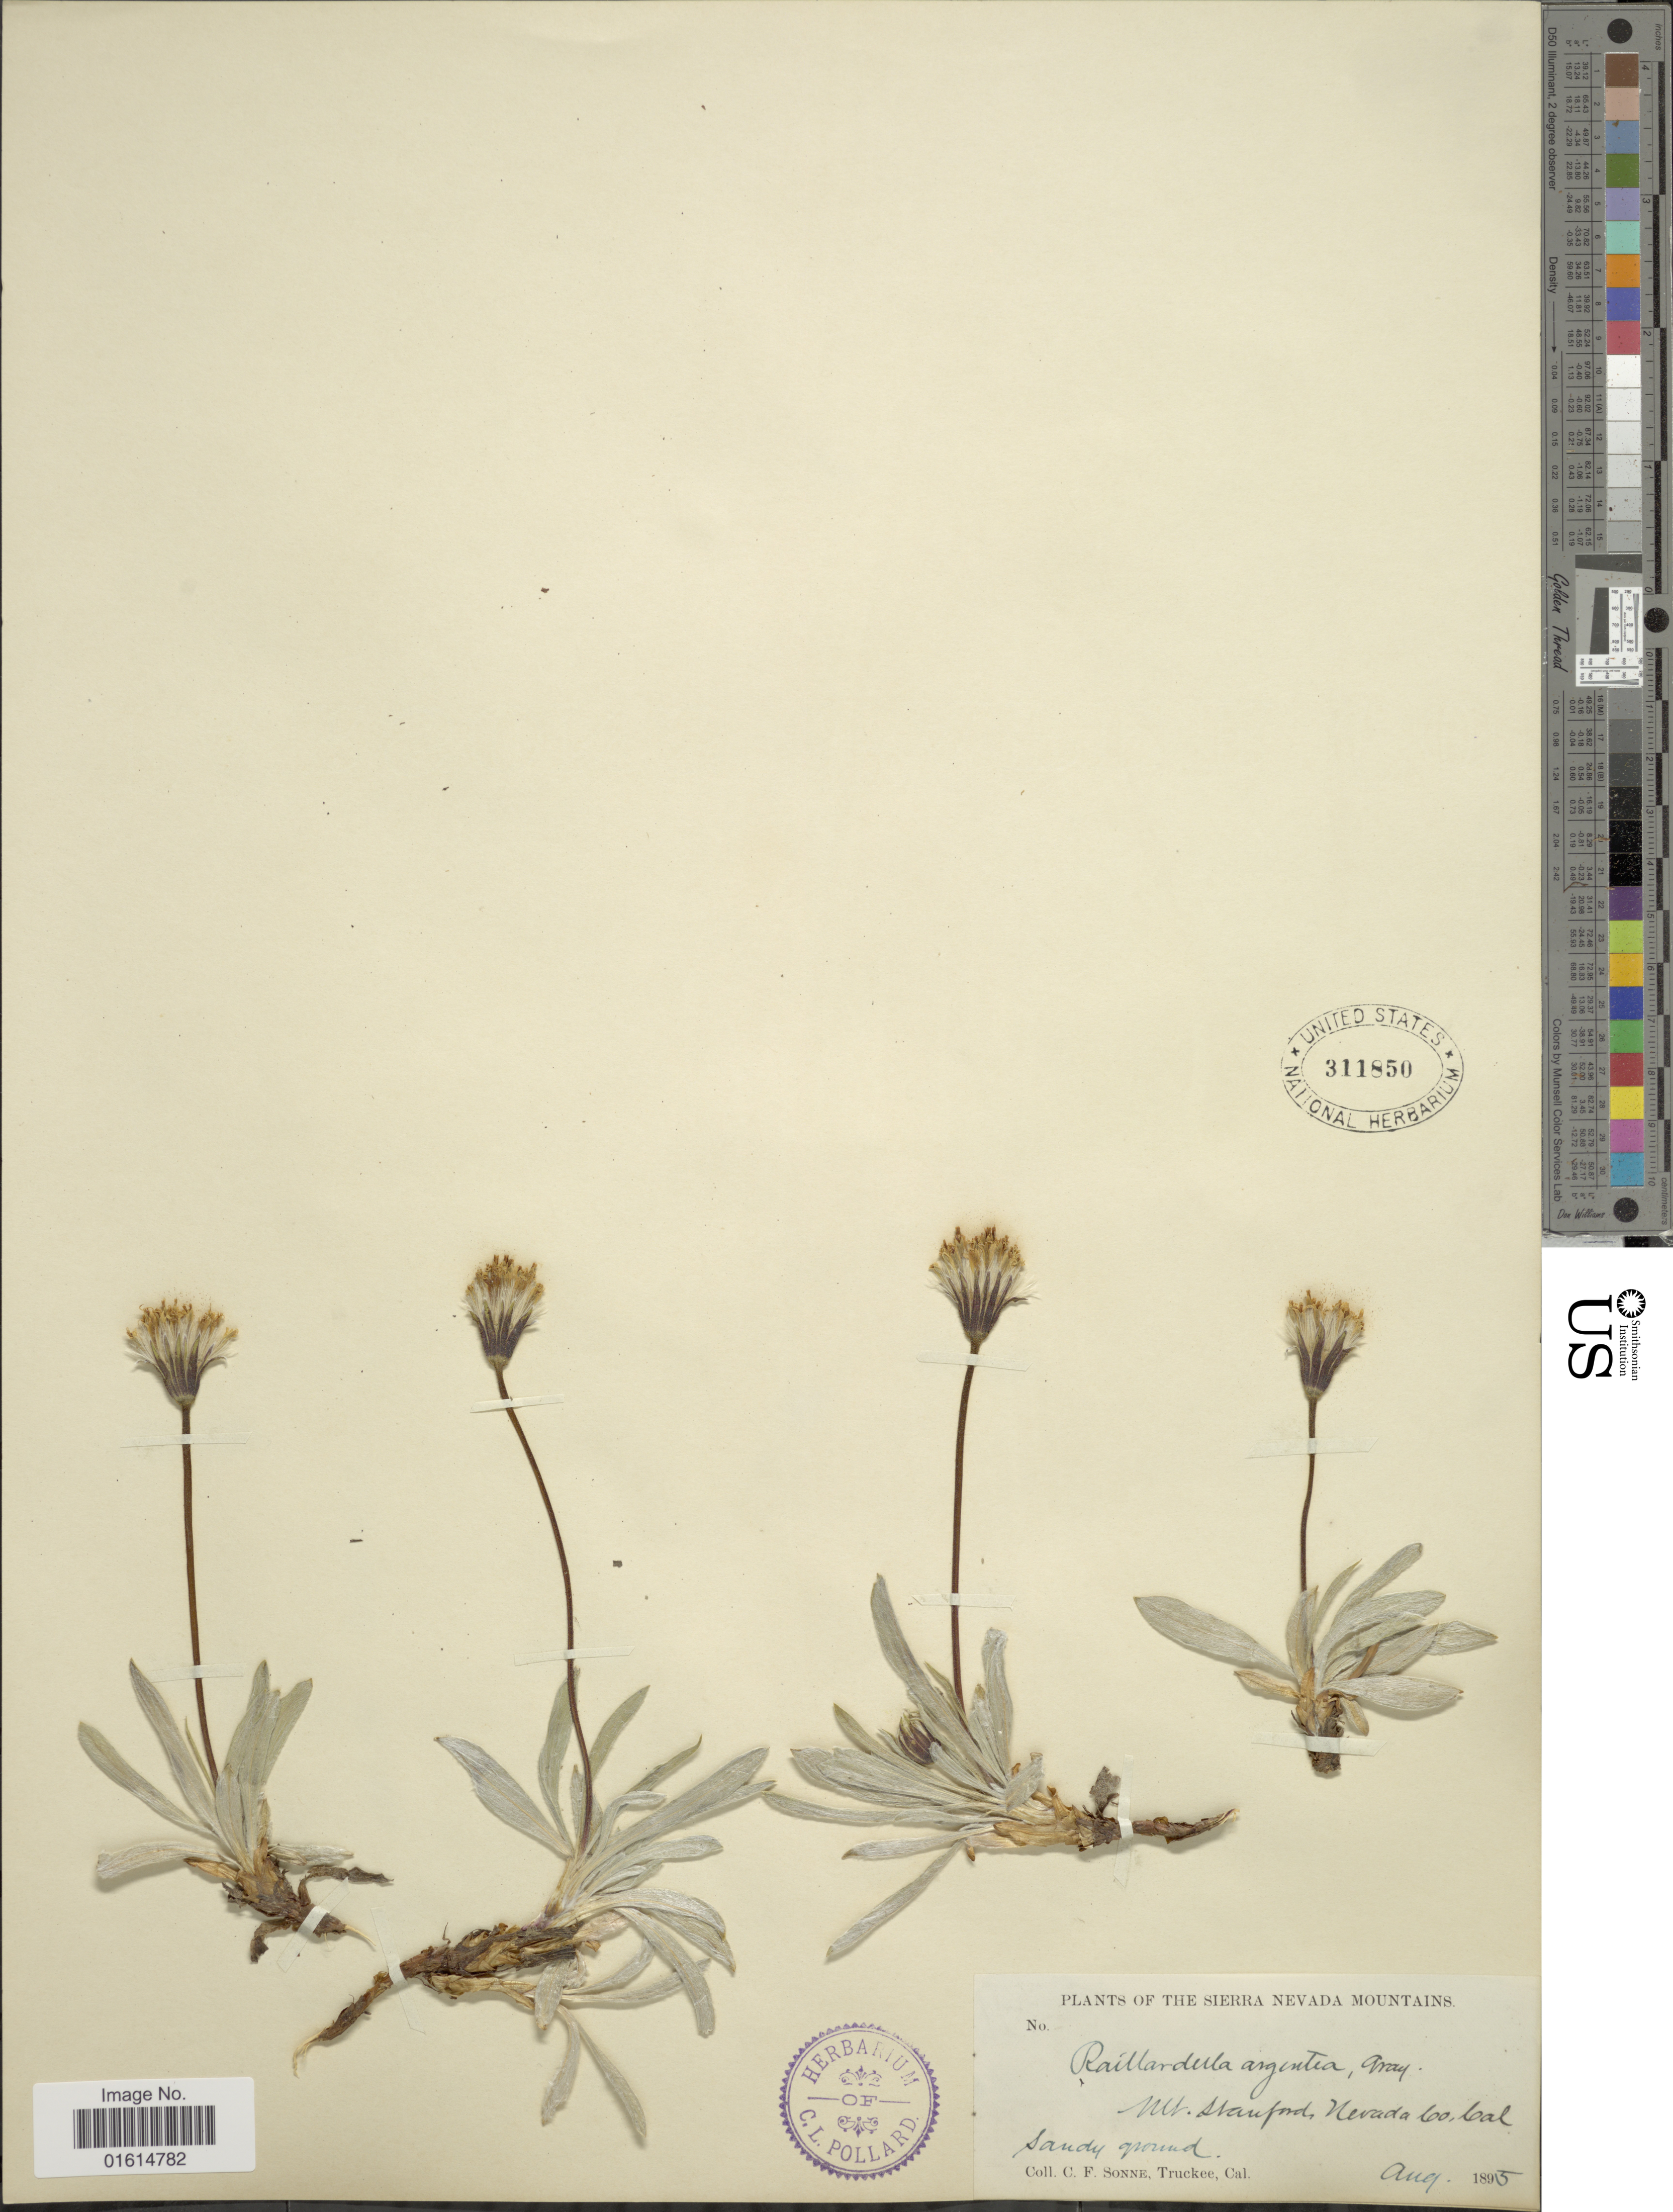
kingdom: Plantae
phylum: Tracheophyta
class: Magnoliopsida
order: Asterales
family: Asteraceae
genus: Raillardella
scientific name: Raillardella argentea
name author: A. Gray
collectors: C. Sonne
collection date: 1895-08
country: United States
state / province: California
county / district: Nevada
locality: Sierra Nevada Mountains, Mt. Stanford, Nevada Co., Cal.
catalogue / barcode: US 311850